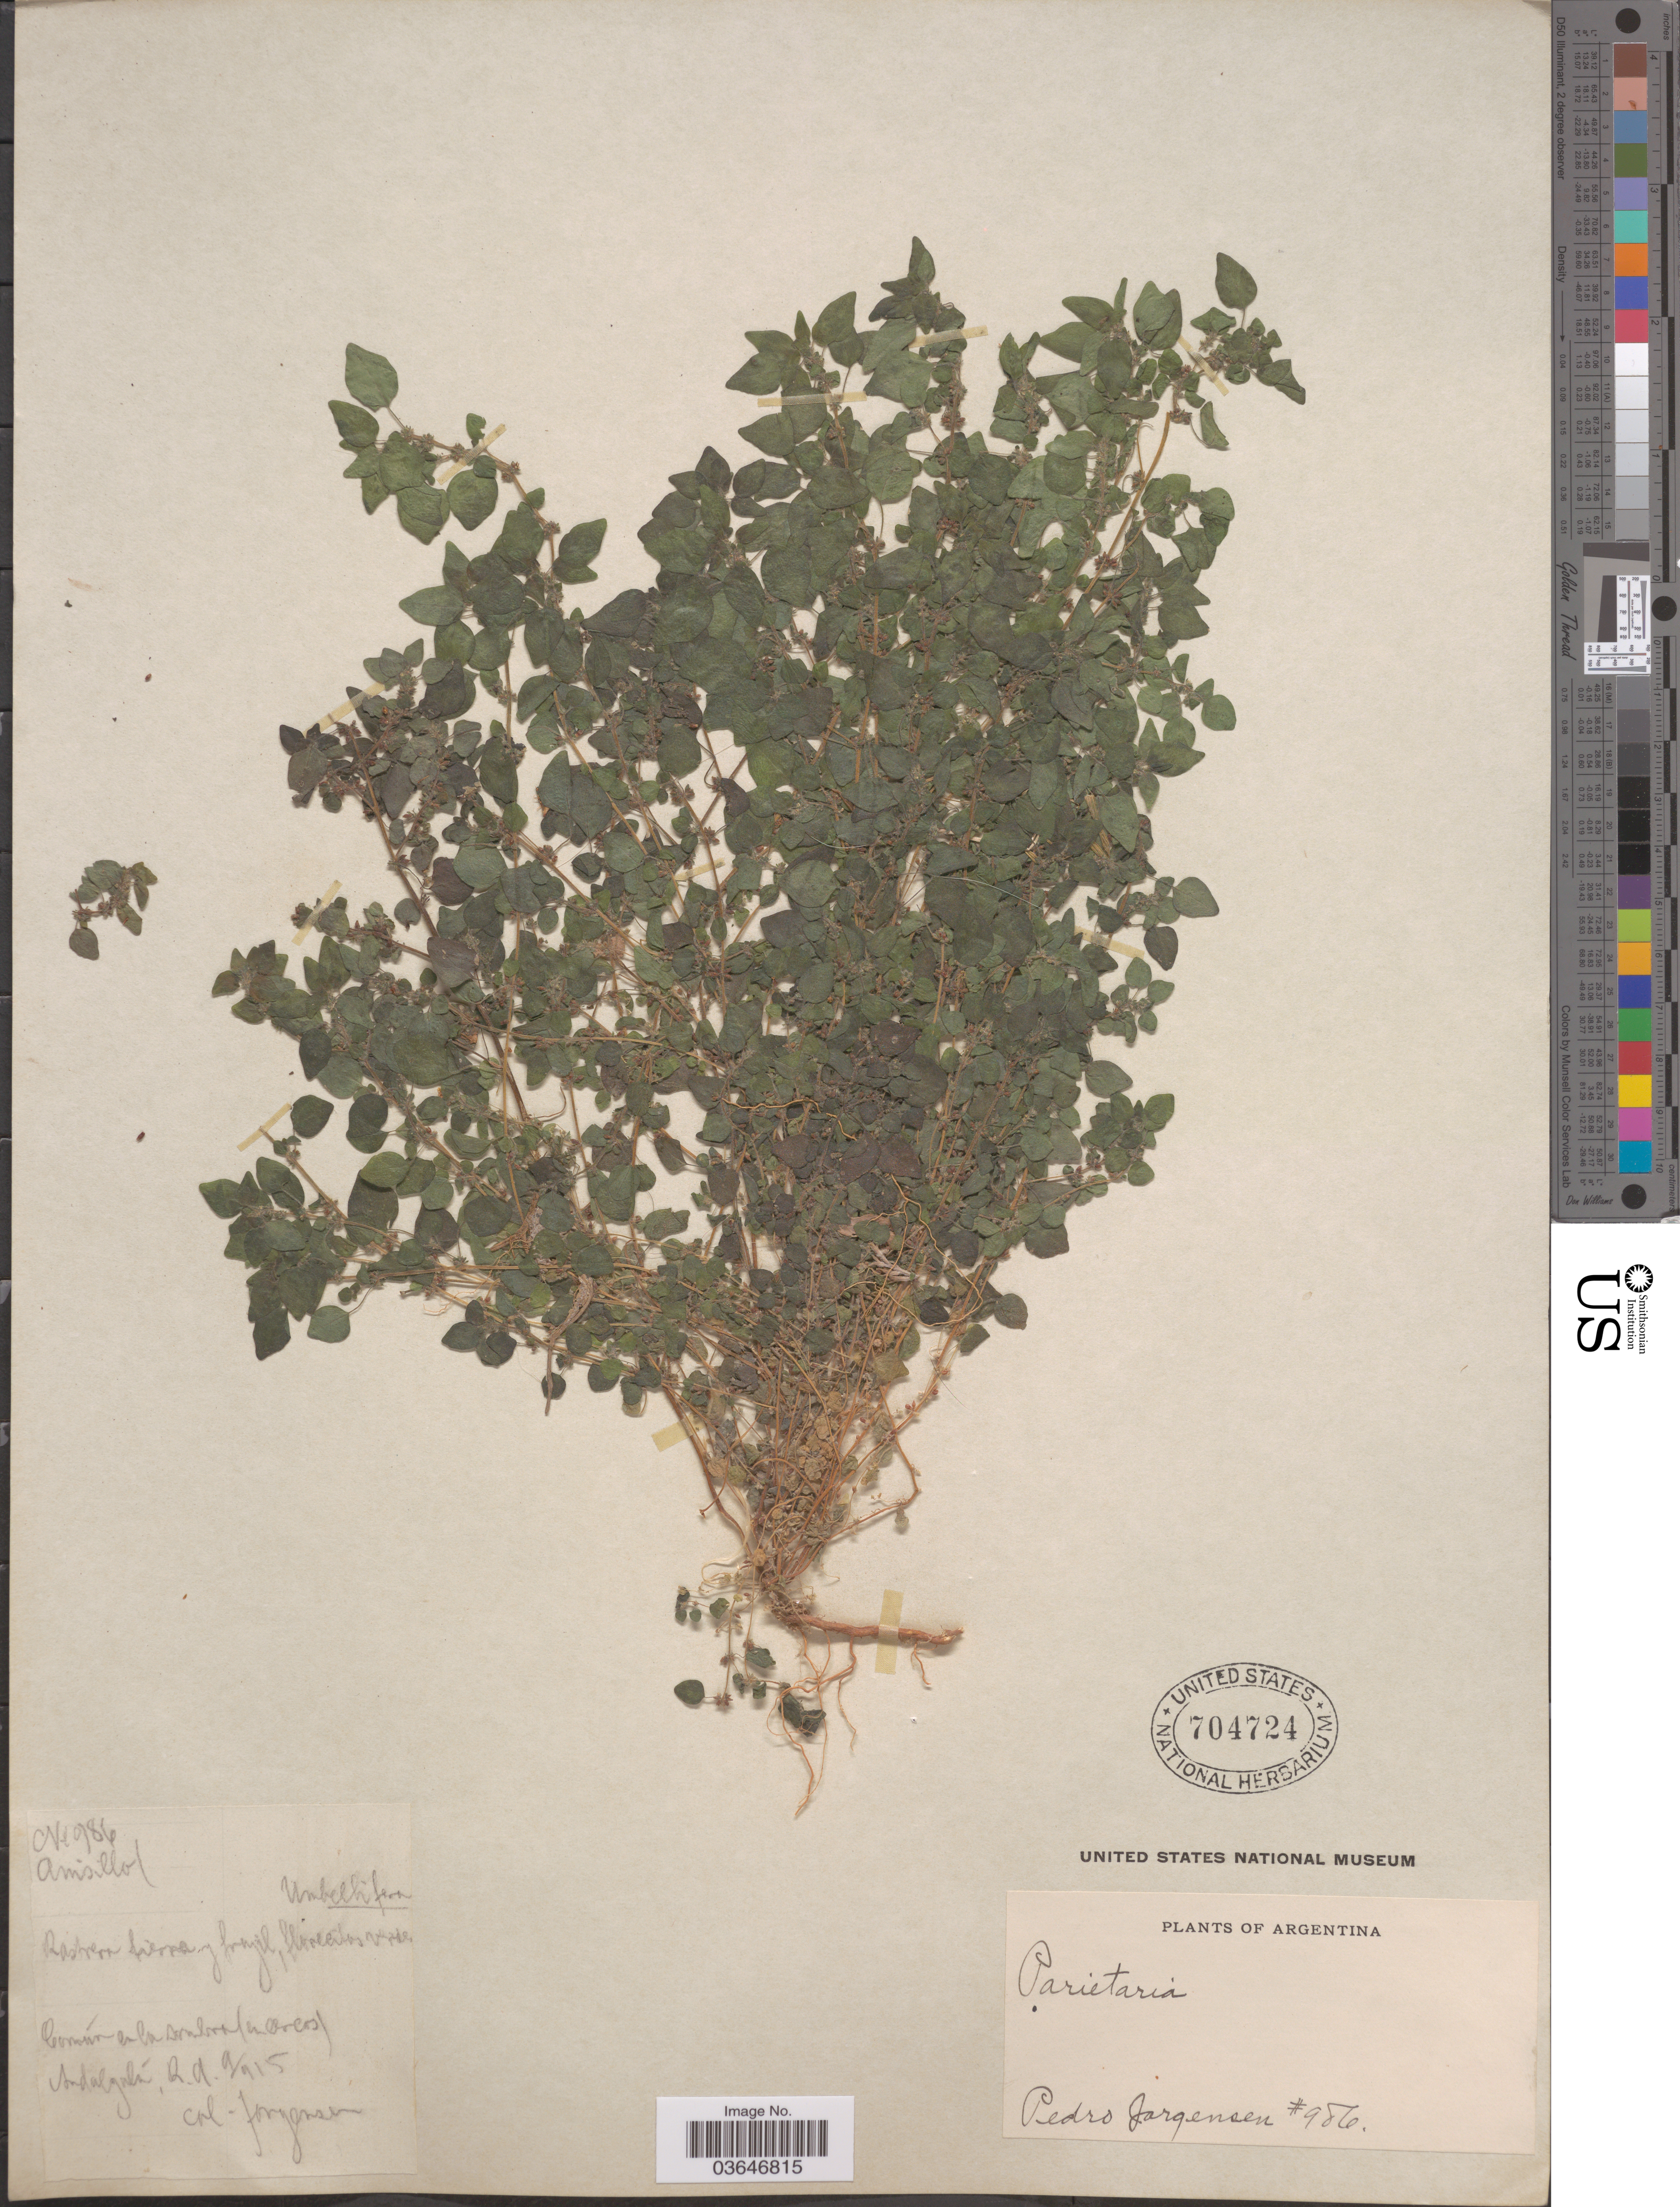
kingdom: Plantae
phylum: Tracheophyta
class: Magnoliopsida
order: Rosales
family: Urticaceae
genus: Parietaria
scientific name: Parietaria debilis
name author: G. Forst.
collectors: P. Jörgensen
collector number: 986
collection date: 1915-09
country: Argentina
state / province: Catamarca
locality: Andalgalá, R. A.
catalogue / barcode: US 704724